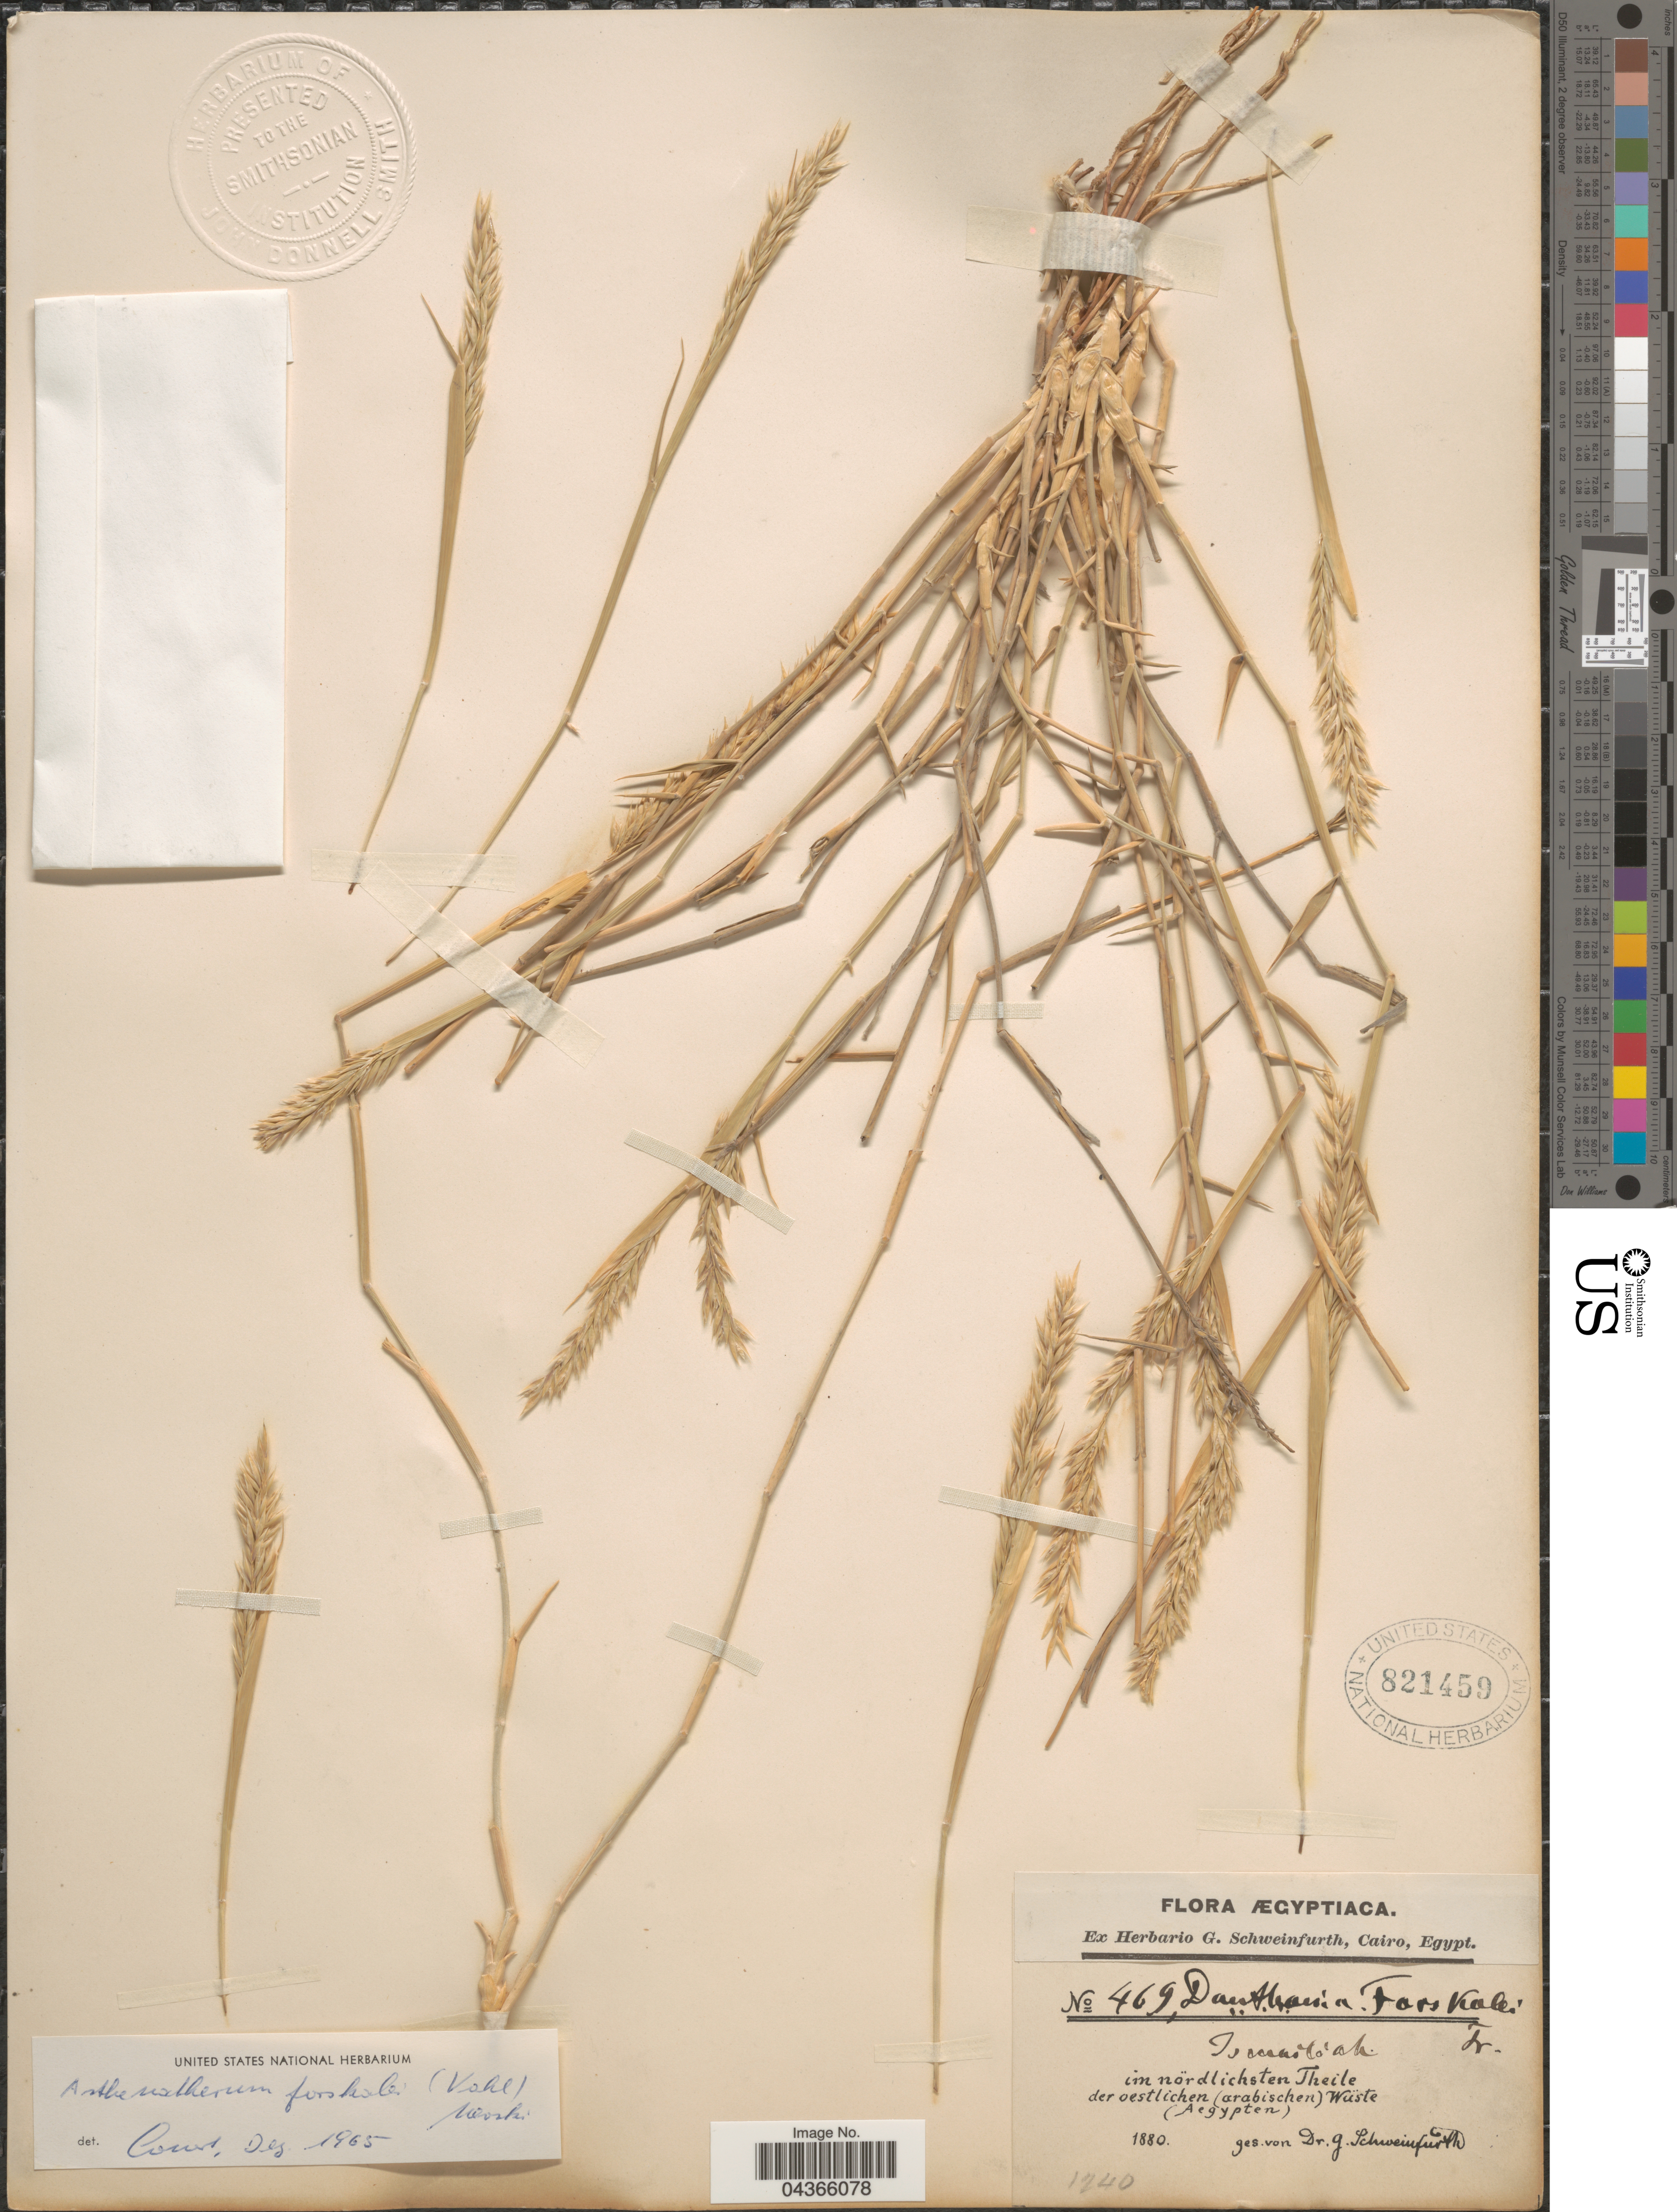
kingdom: Plantae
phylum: Tracheophyta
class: Liliopsida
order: Poales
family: Poaceae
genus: Centropodia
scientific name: Centropodia forsskalii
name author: (Vahl) Cope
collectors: G. A. Schweinfurth (herbarium)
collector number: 469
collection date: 1880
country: Egypt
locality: Ægyptiaca. Im nördlichsten Theile der oestlichen (arabischen) Wüste (Aegypten).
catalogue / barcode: US 821459